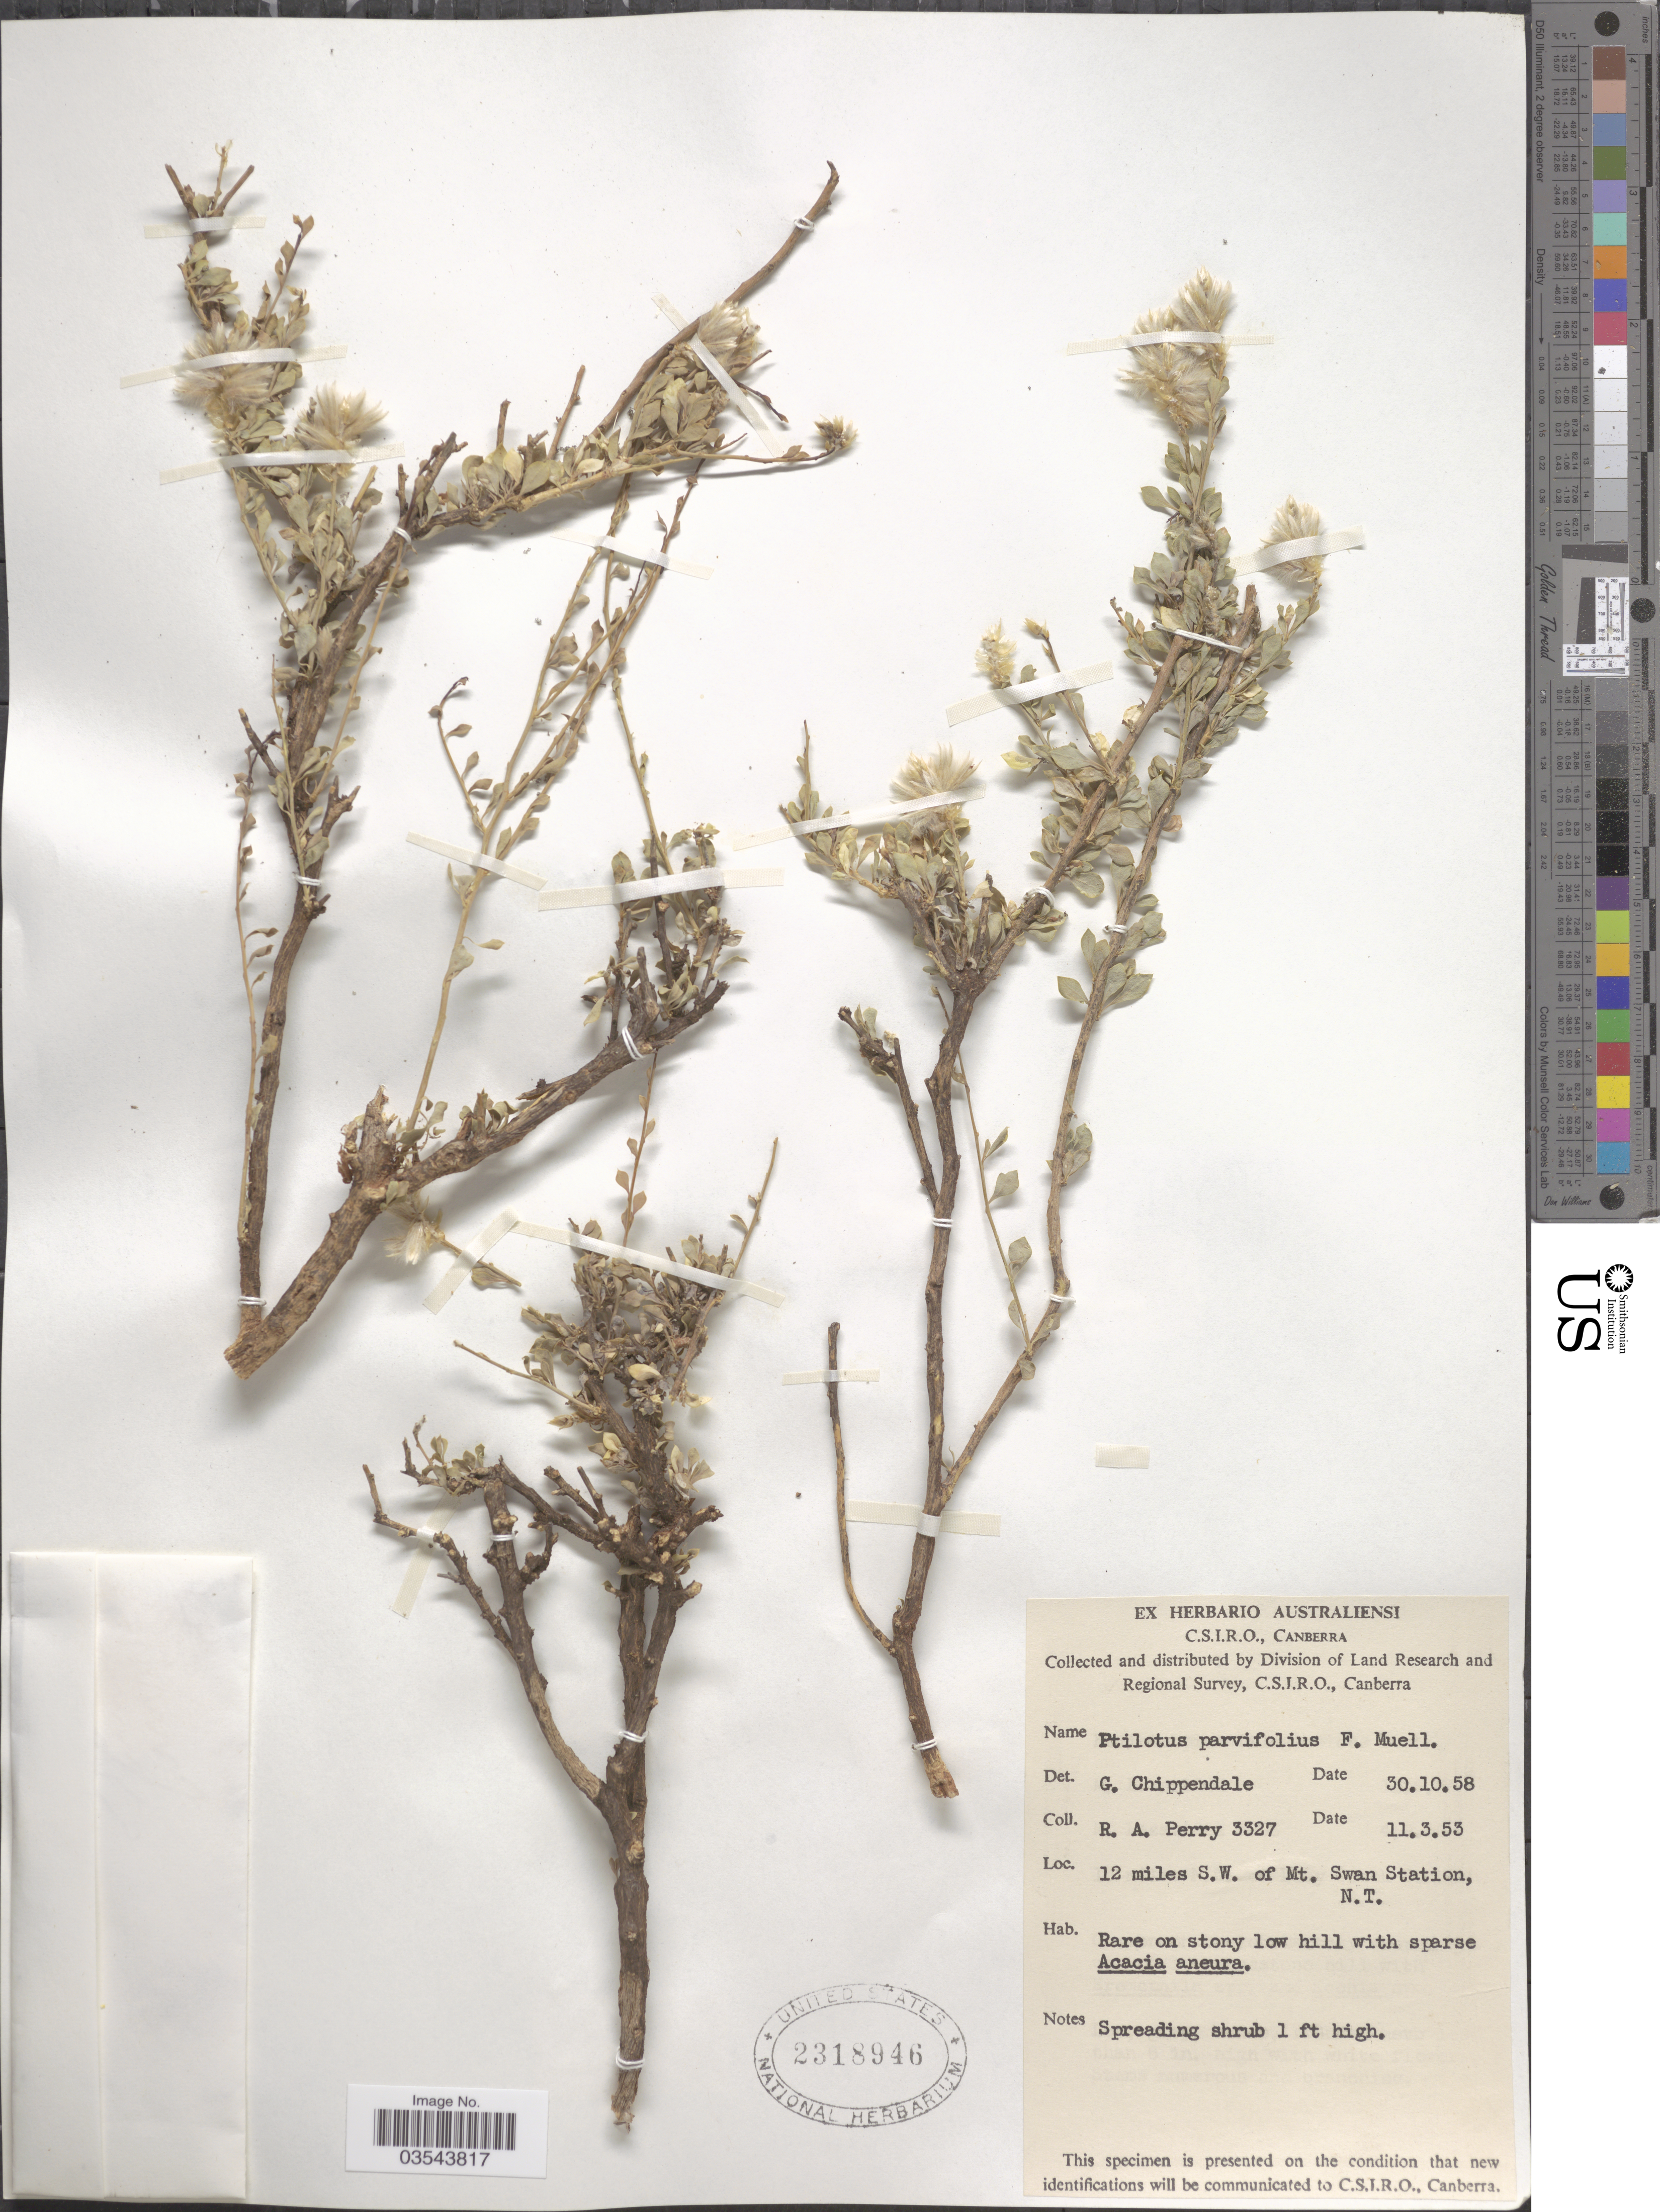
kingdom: Plantae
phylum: Tracheophyta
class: Magnoliopsida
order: Caryophyllales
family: Amaranthaceae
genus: Ptilotus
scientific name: Ptilotus parvifolius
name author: F. Muell.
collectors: Perry, R. A.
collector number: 3327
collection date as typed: Transcribed d/m/y: 11/3/53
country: Australia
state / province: Northern Territory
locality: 12 miles S.W. of Mt. Swan Station.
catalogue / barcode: US 2318946